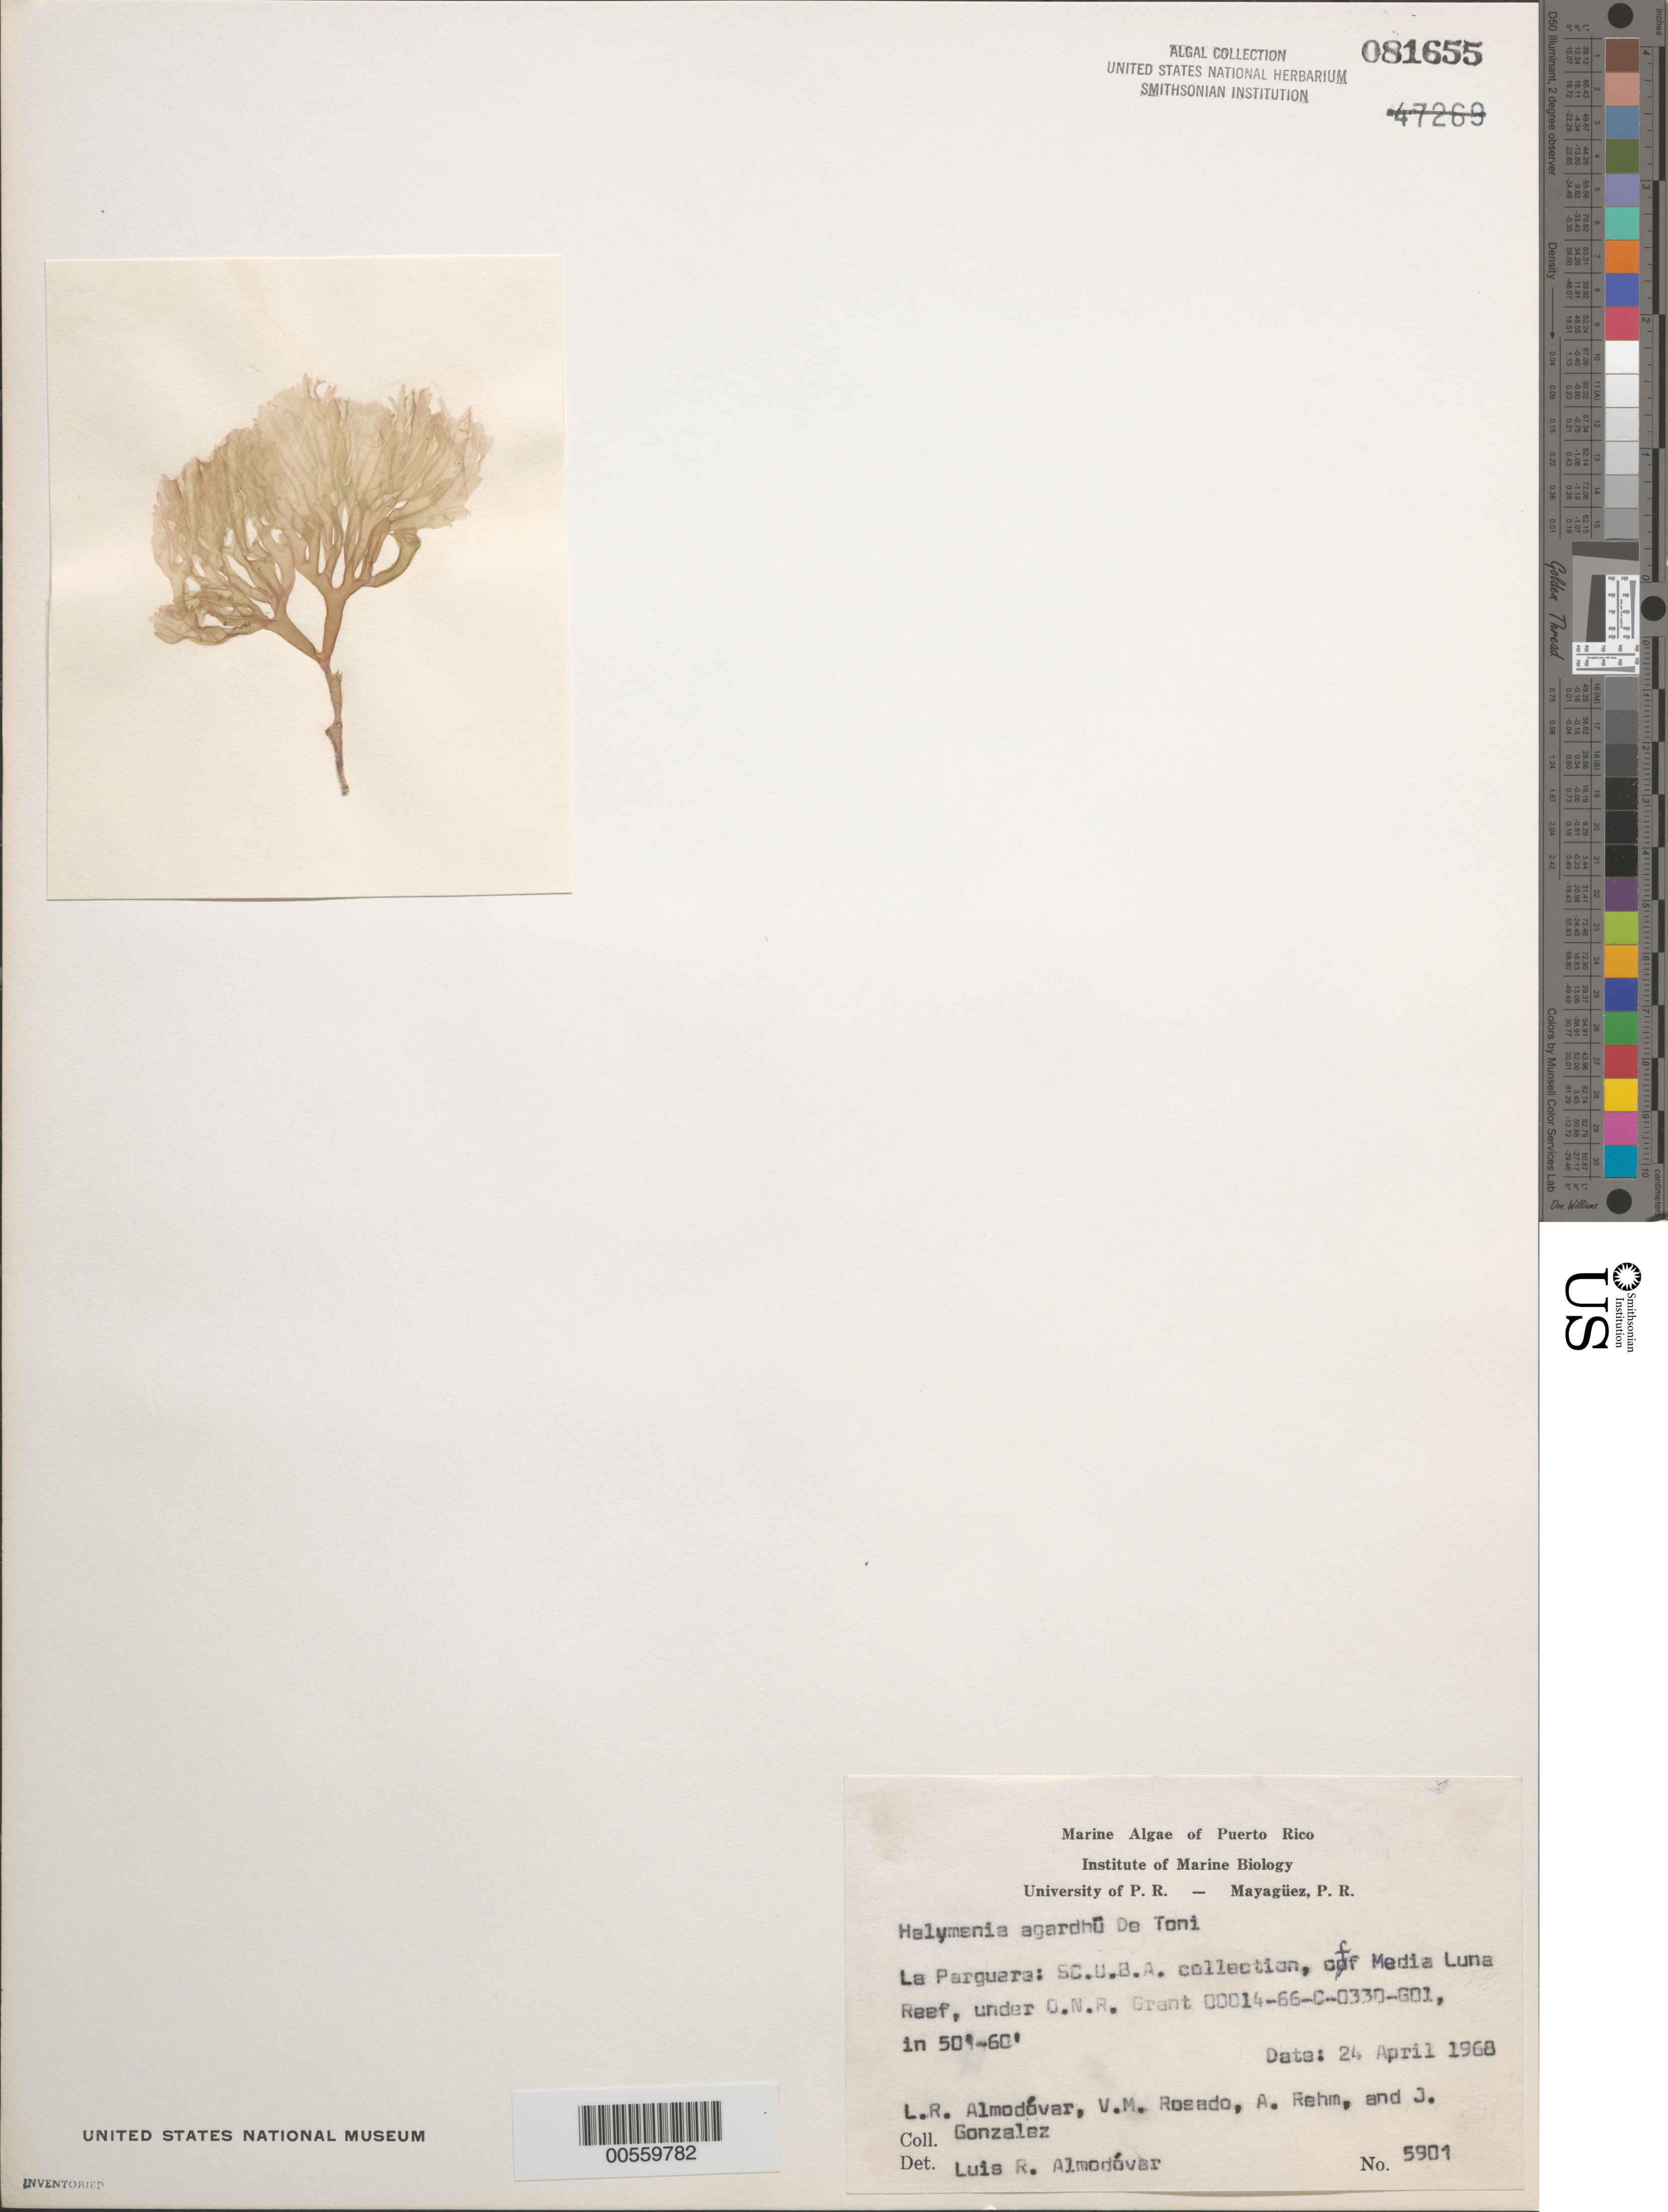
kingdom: Plantae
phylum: Rhodophyta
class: Florideophyceae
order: Sebdeniales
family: Sebdeniaceae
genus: Sebdenia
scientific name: Sebdenia flabellata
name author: (J. Agardh) P.G. Parkinson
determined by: Algae name updating Project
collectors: L. Almodovar, V. Rosado, A. Rehm & J. Gonzalez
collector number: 5901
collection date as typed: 24 Apr 1968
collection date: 1968-04-24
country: Puerto Rico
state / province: Lajas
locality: La Parguera, off Media Luna Reef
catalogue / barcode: US 81655